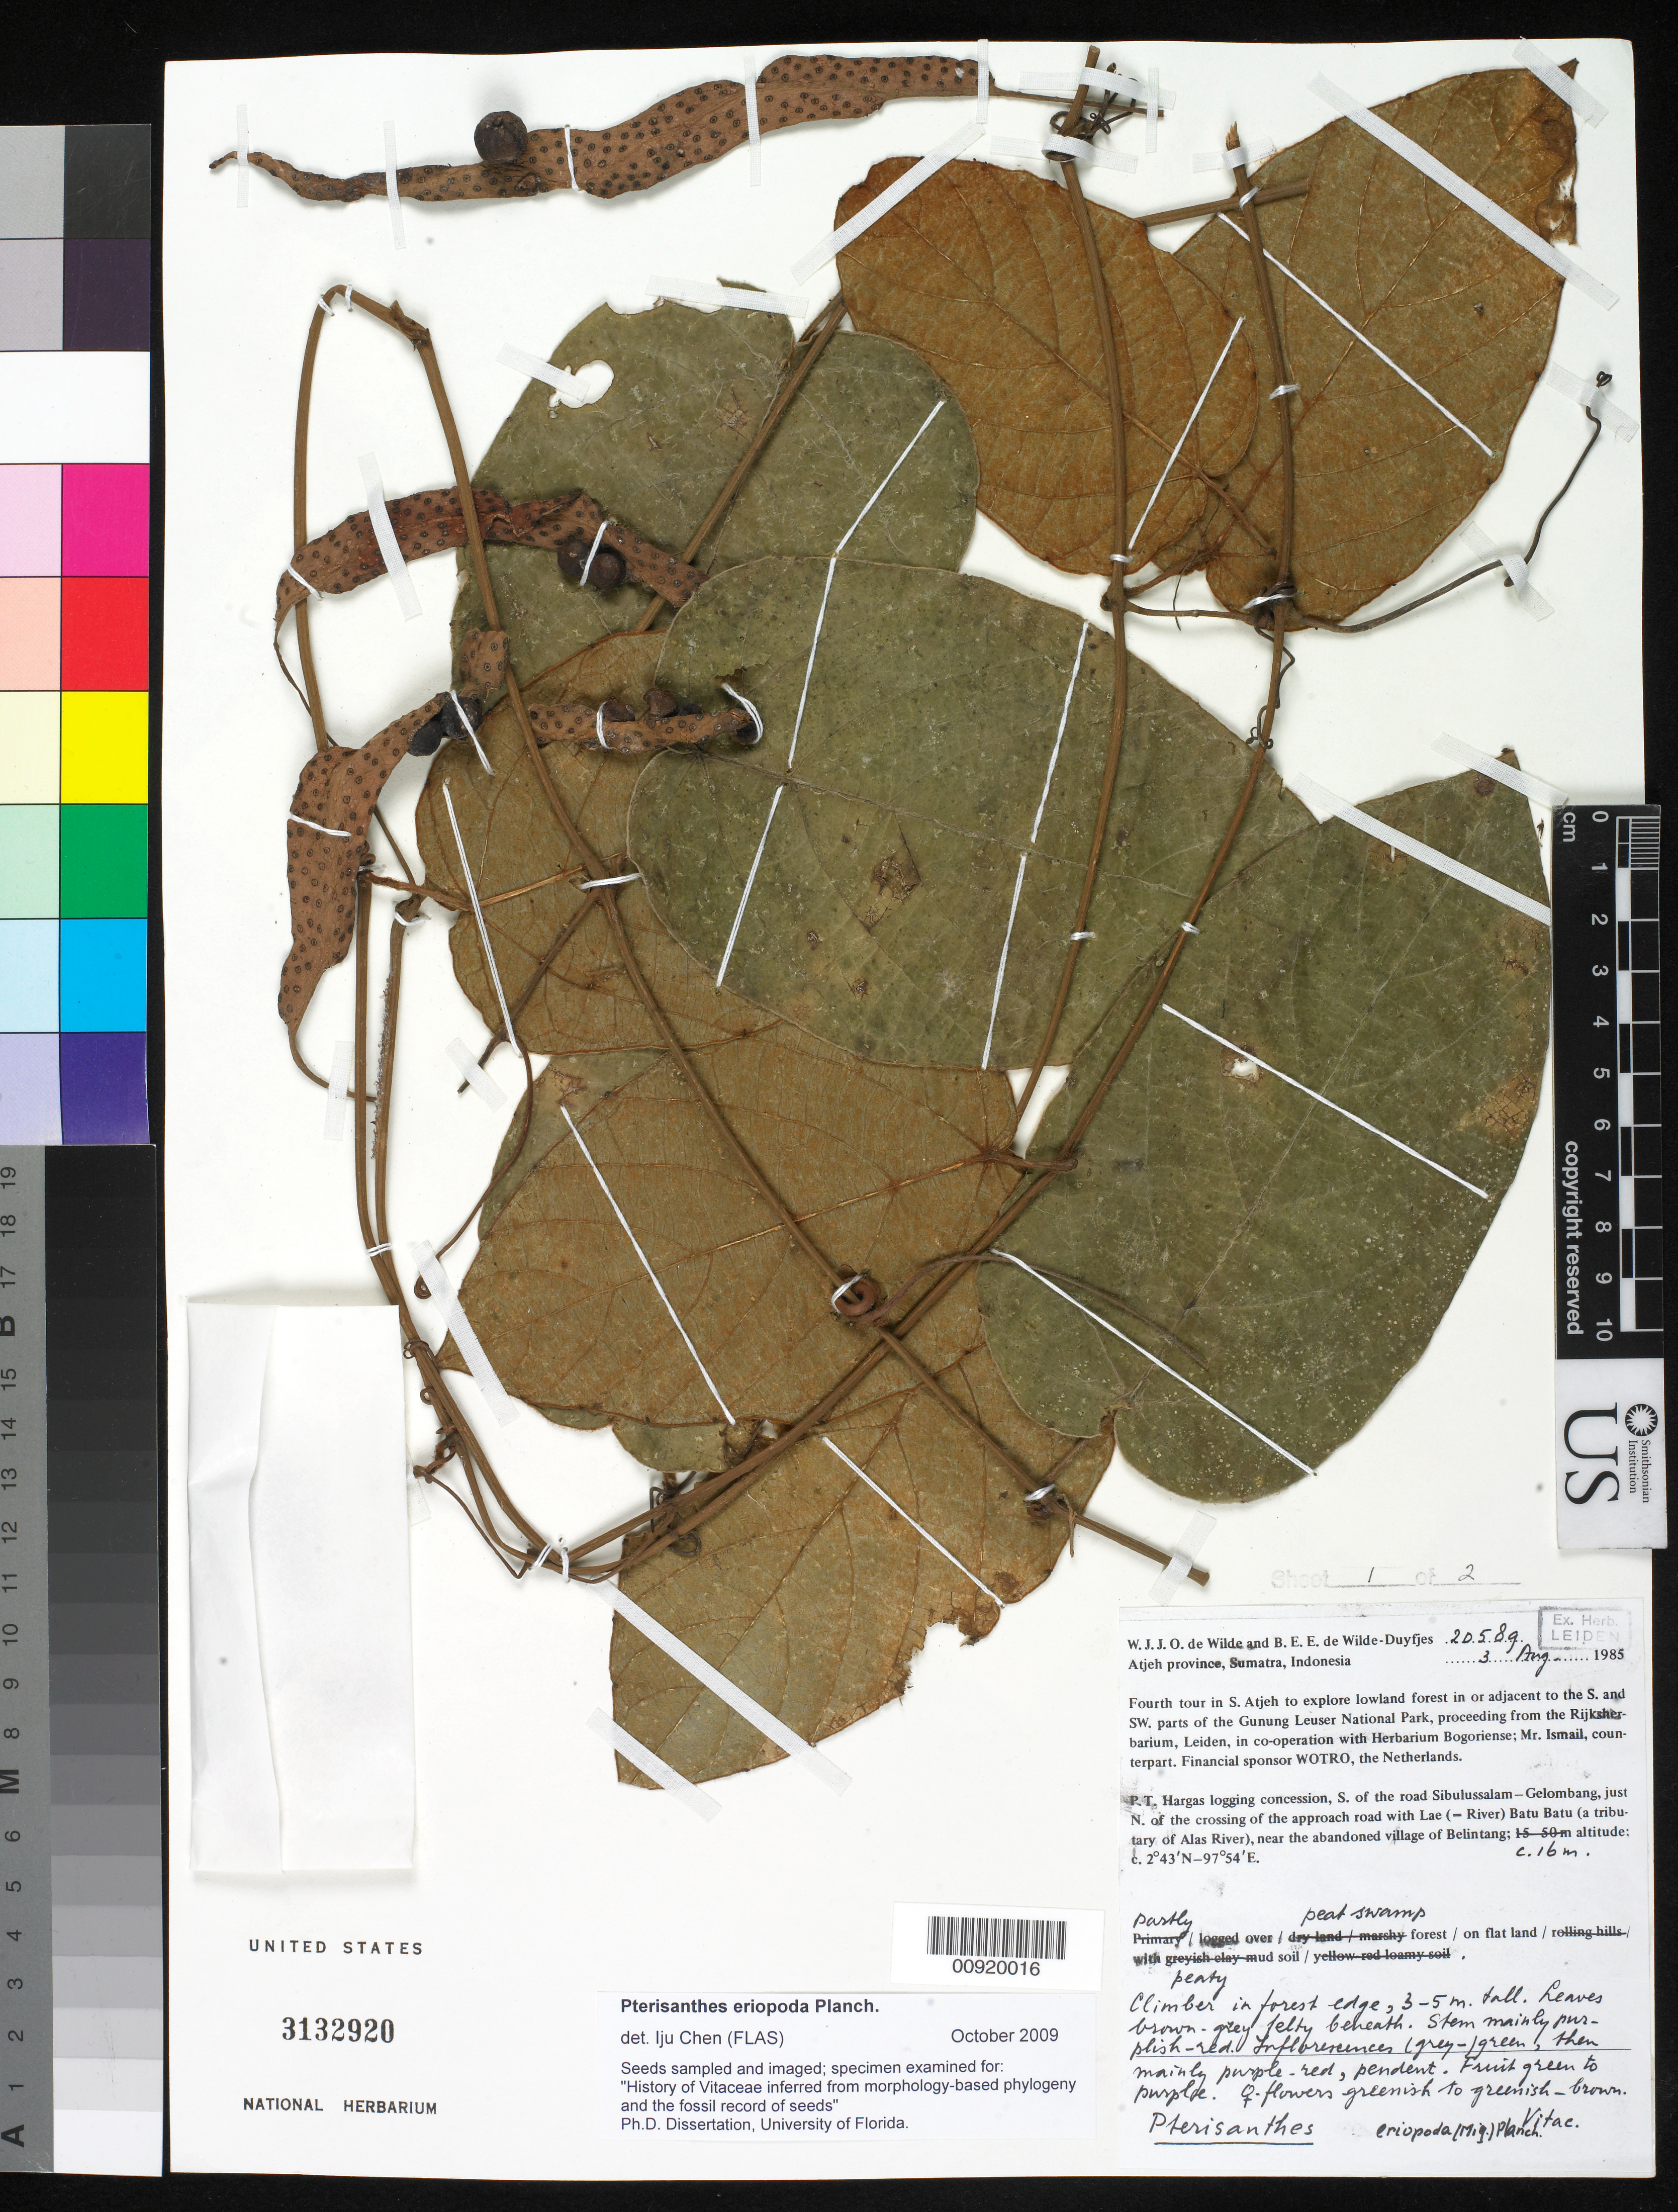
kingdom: Plantae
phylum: Tracheophyta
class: Magnoliopsida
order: Vitales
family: Vitaceae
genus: Pterisanthes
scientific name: Pterisanthes eriopoda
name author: (Miq.) Planch.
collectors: W. J. de Wilde & B. E. de Wilde-Duyfjes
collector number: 20589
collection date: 1985-08-03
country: Indonesia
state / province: Sumatra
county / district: Aceh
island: Luzon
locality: P.T. Hargas logging concession, S. of the traod Sibulussalam-Gelombang, just N. of the crossing of the approach road with Lae (-River) Batu Batu (a tributary of Alas River), near the abandoned village of Belintang.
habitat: partly logged over peat swamp on flat land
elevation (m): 16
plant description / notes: Collected through the Sarawak Museum for the Bureau of Science, Manila, P.I.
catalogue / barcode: US 3132920